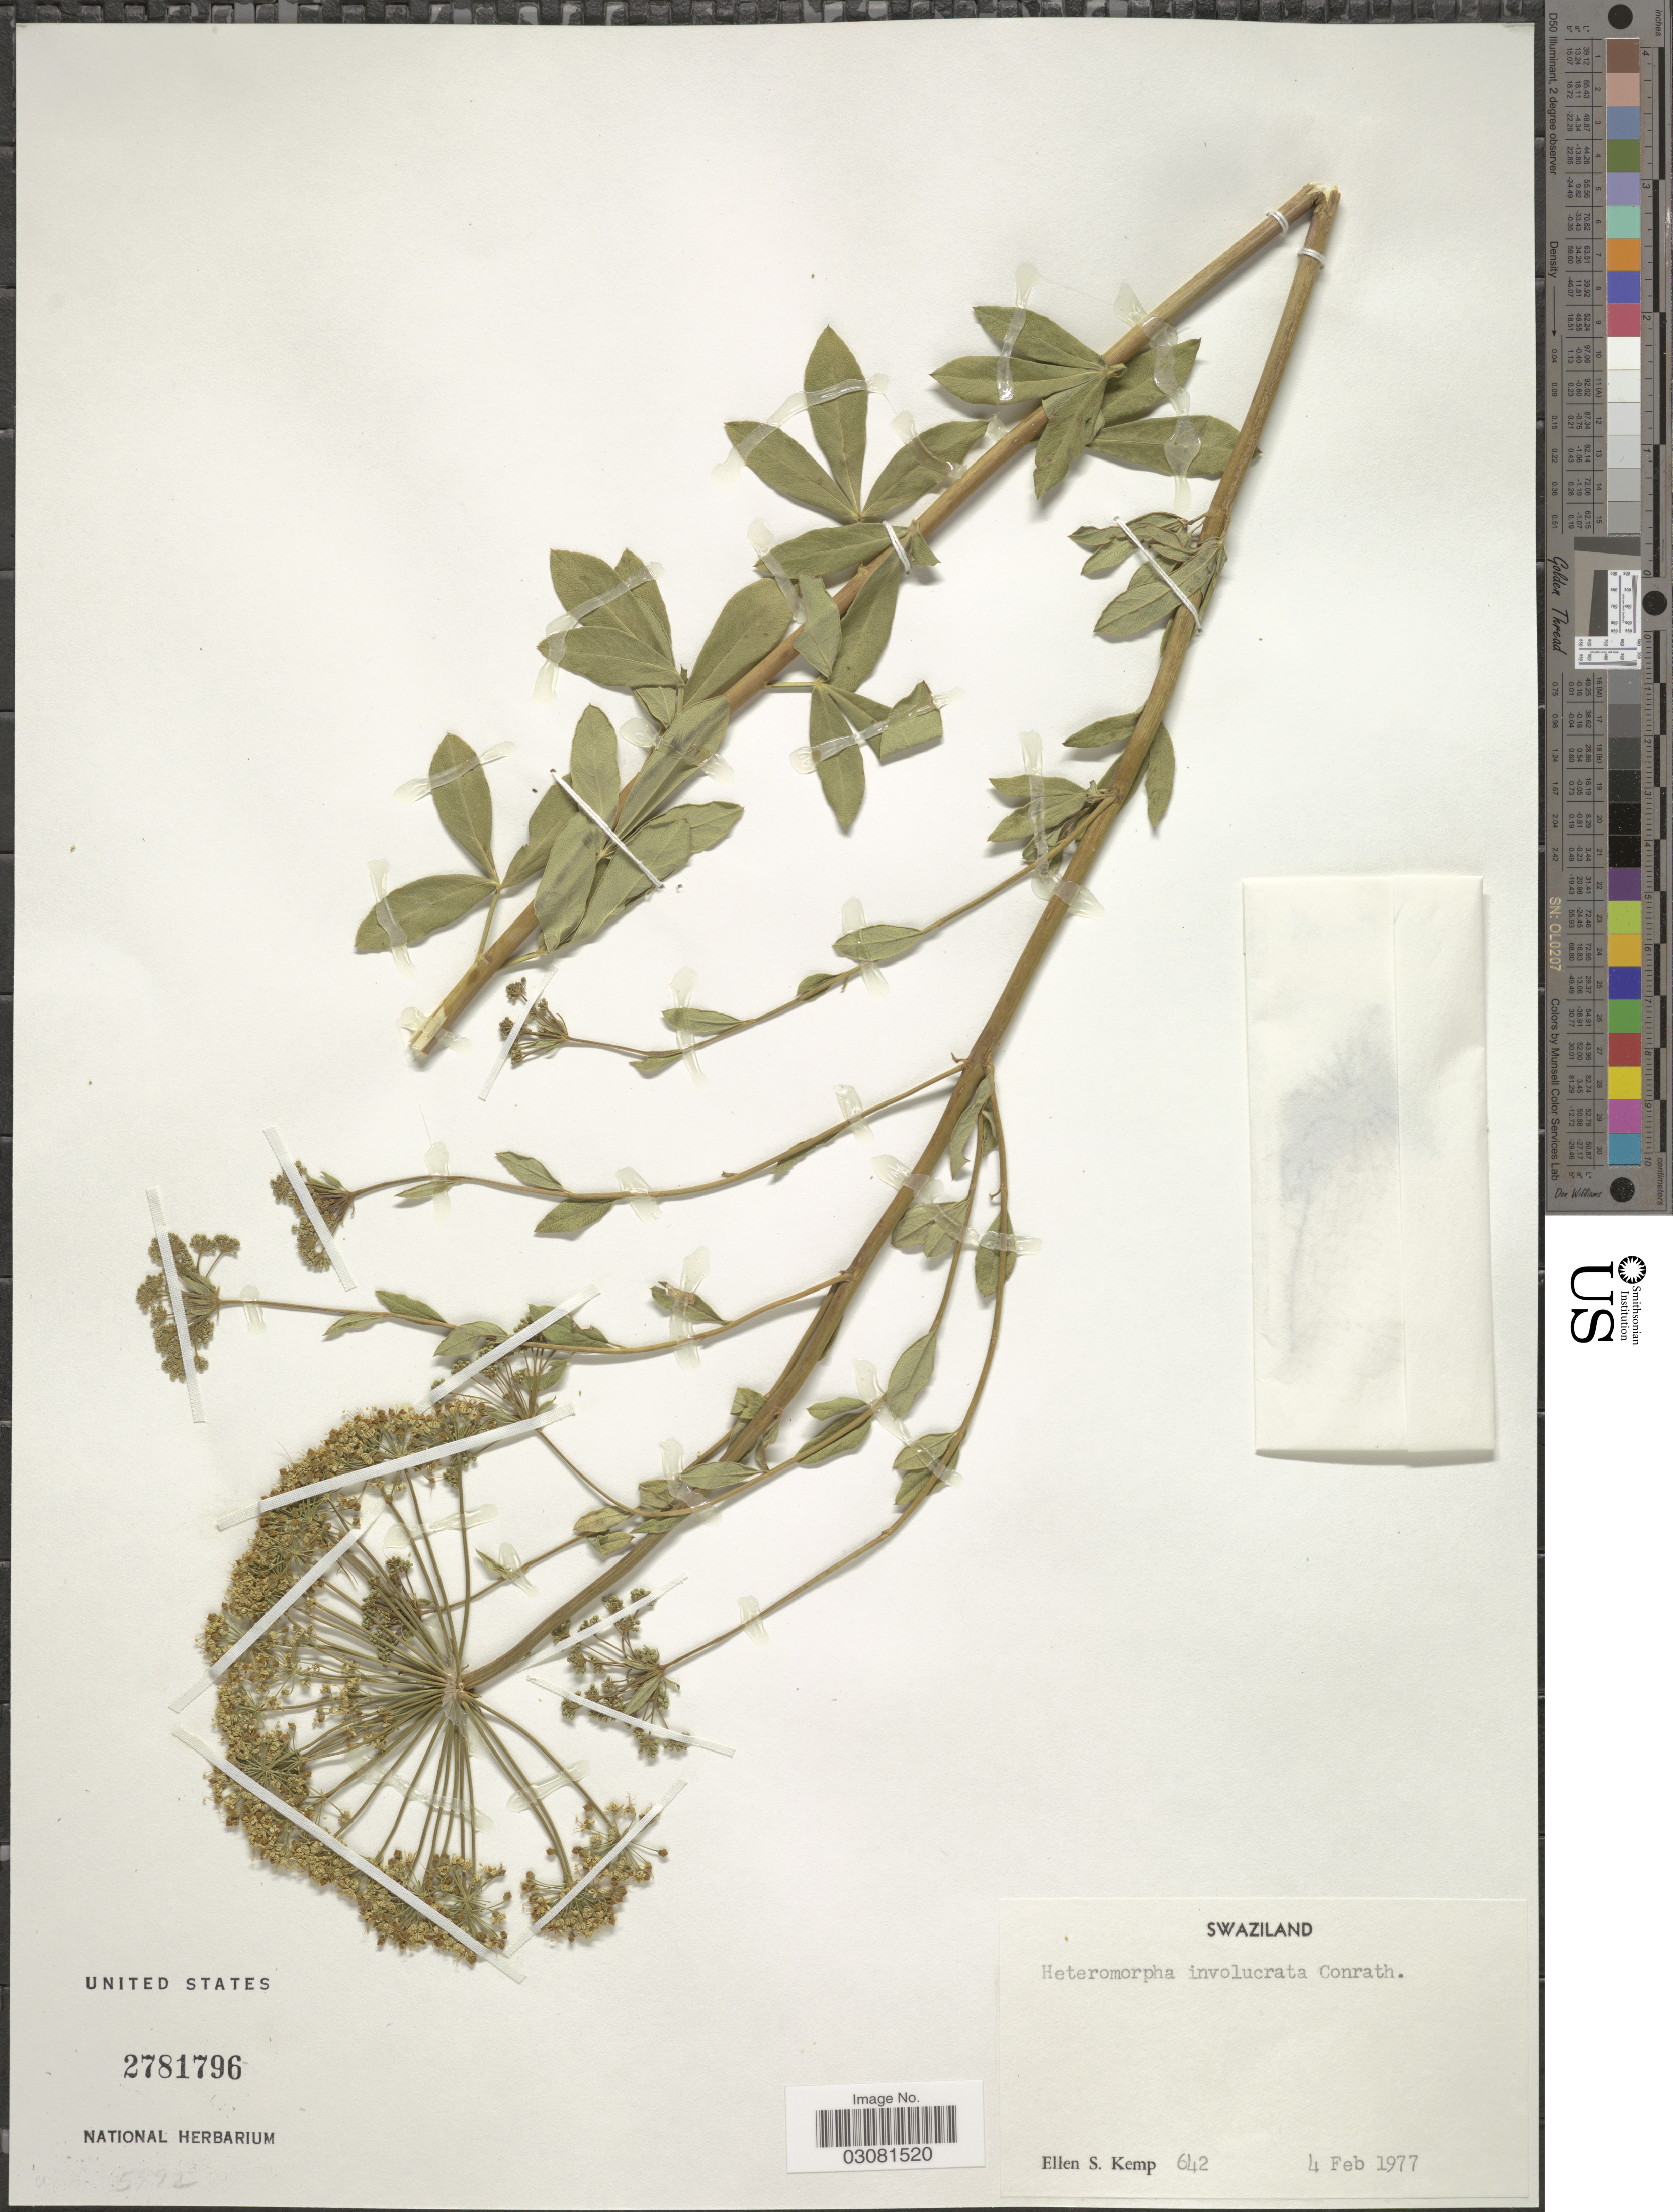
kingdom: Plantae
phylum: Tracheophyta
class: Magnoliopsida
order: Apiales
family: Apiaceae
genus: Heteromorpha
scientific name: Heteromorpha involucrata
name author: Conrath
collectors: E. S. Kemp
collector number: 642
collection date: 1977-02-04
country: Eswatini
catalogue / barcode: US 2781796